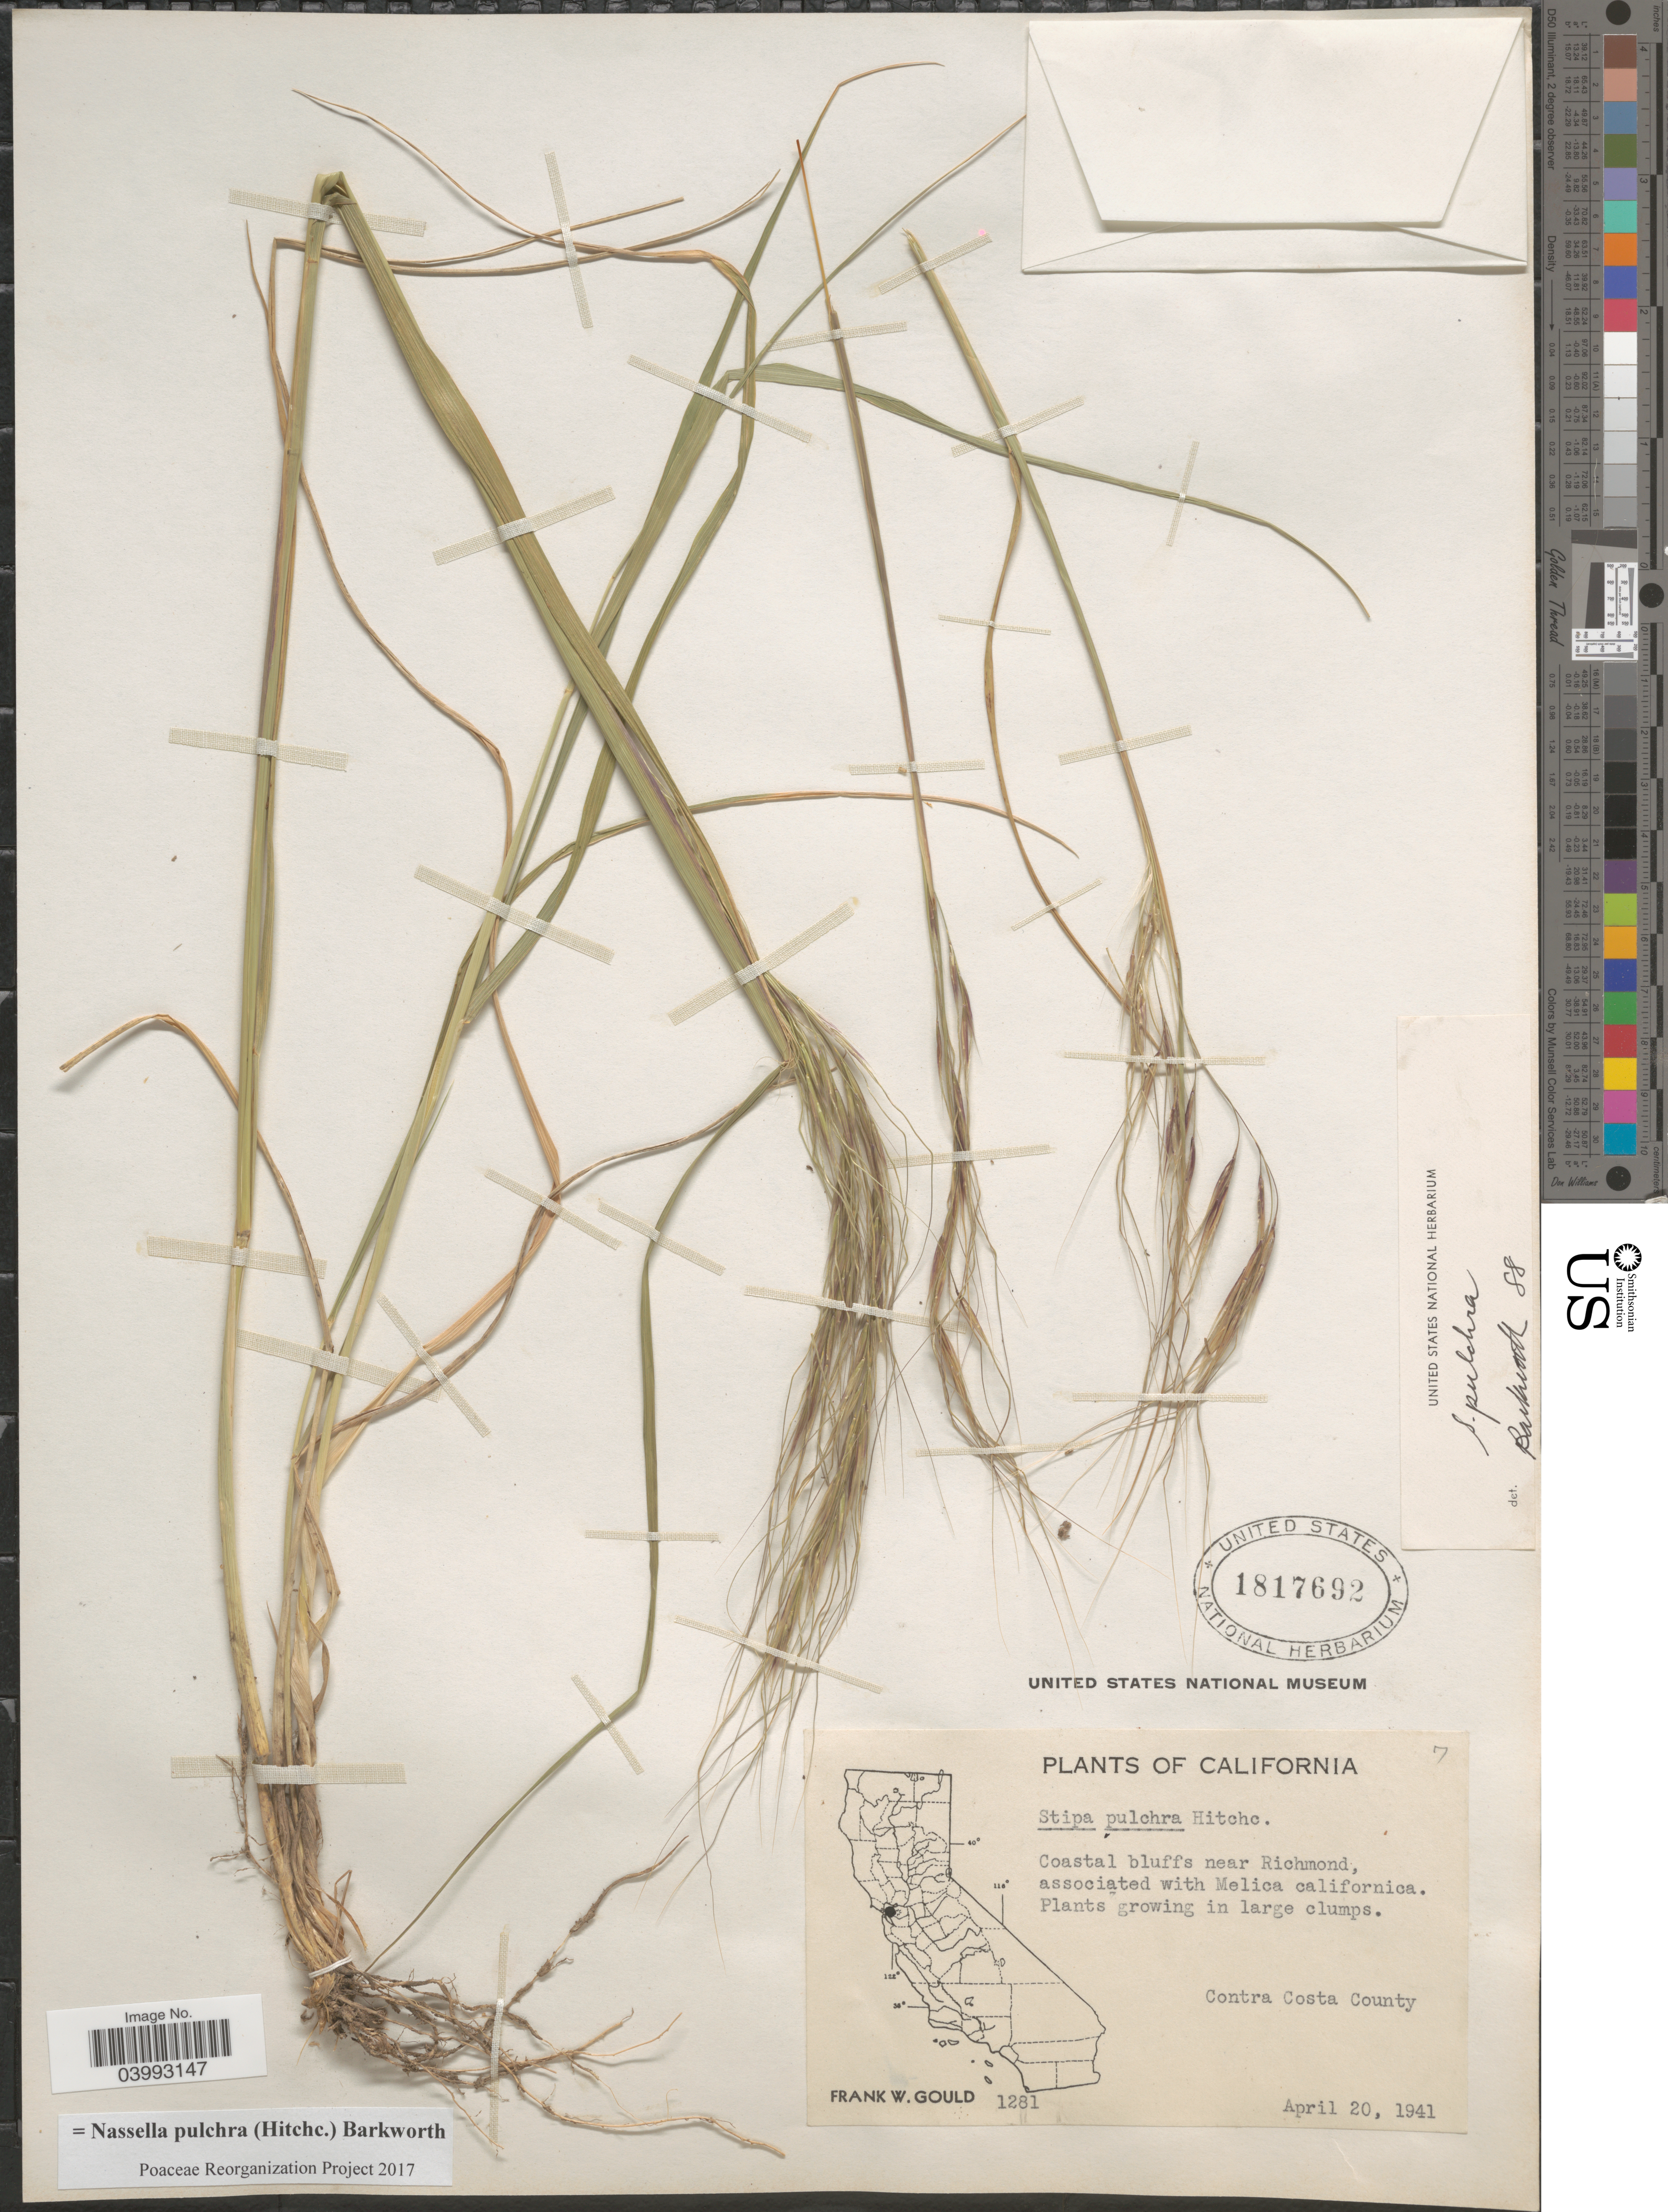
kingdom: Plantae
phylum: Tracheophyta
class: Liliopsida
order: Poales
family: Poaceae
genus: Nassella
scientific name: Nassella pulchra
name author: (Hitchc.) Barkworth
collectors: F. W. Gould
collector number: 1281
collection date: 1941-04-20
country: United States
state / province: California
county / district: Contra Costa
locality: Coastal bluffs near Richmond, Contra Costa County.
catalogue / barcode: US 1817692